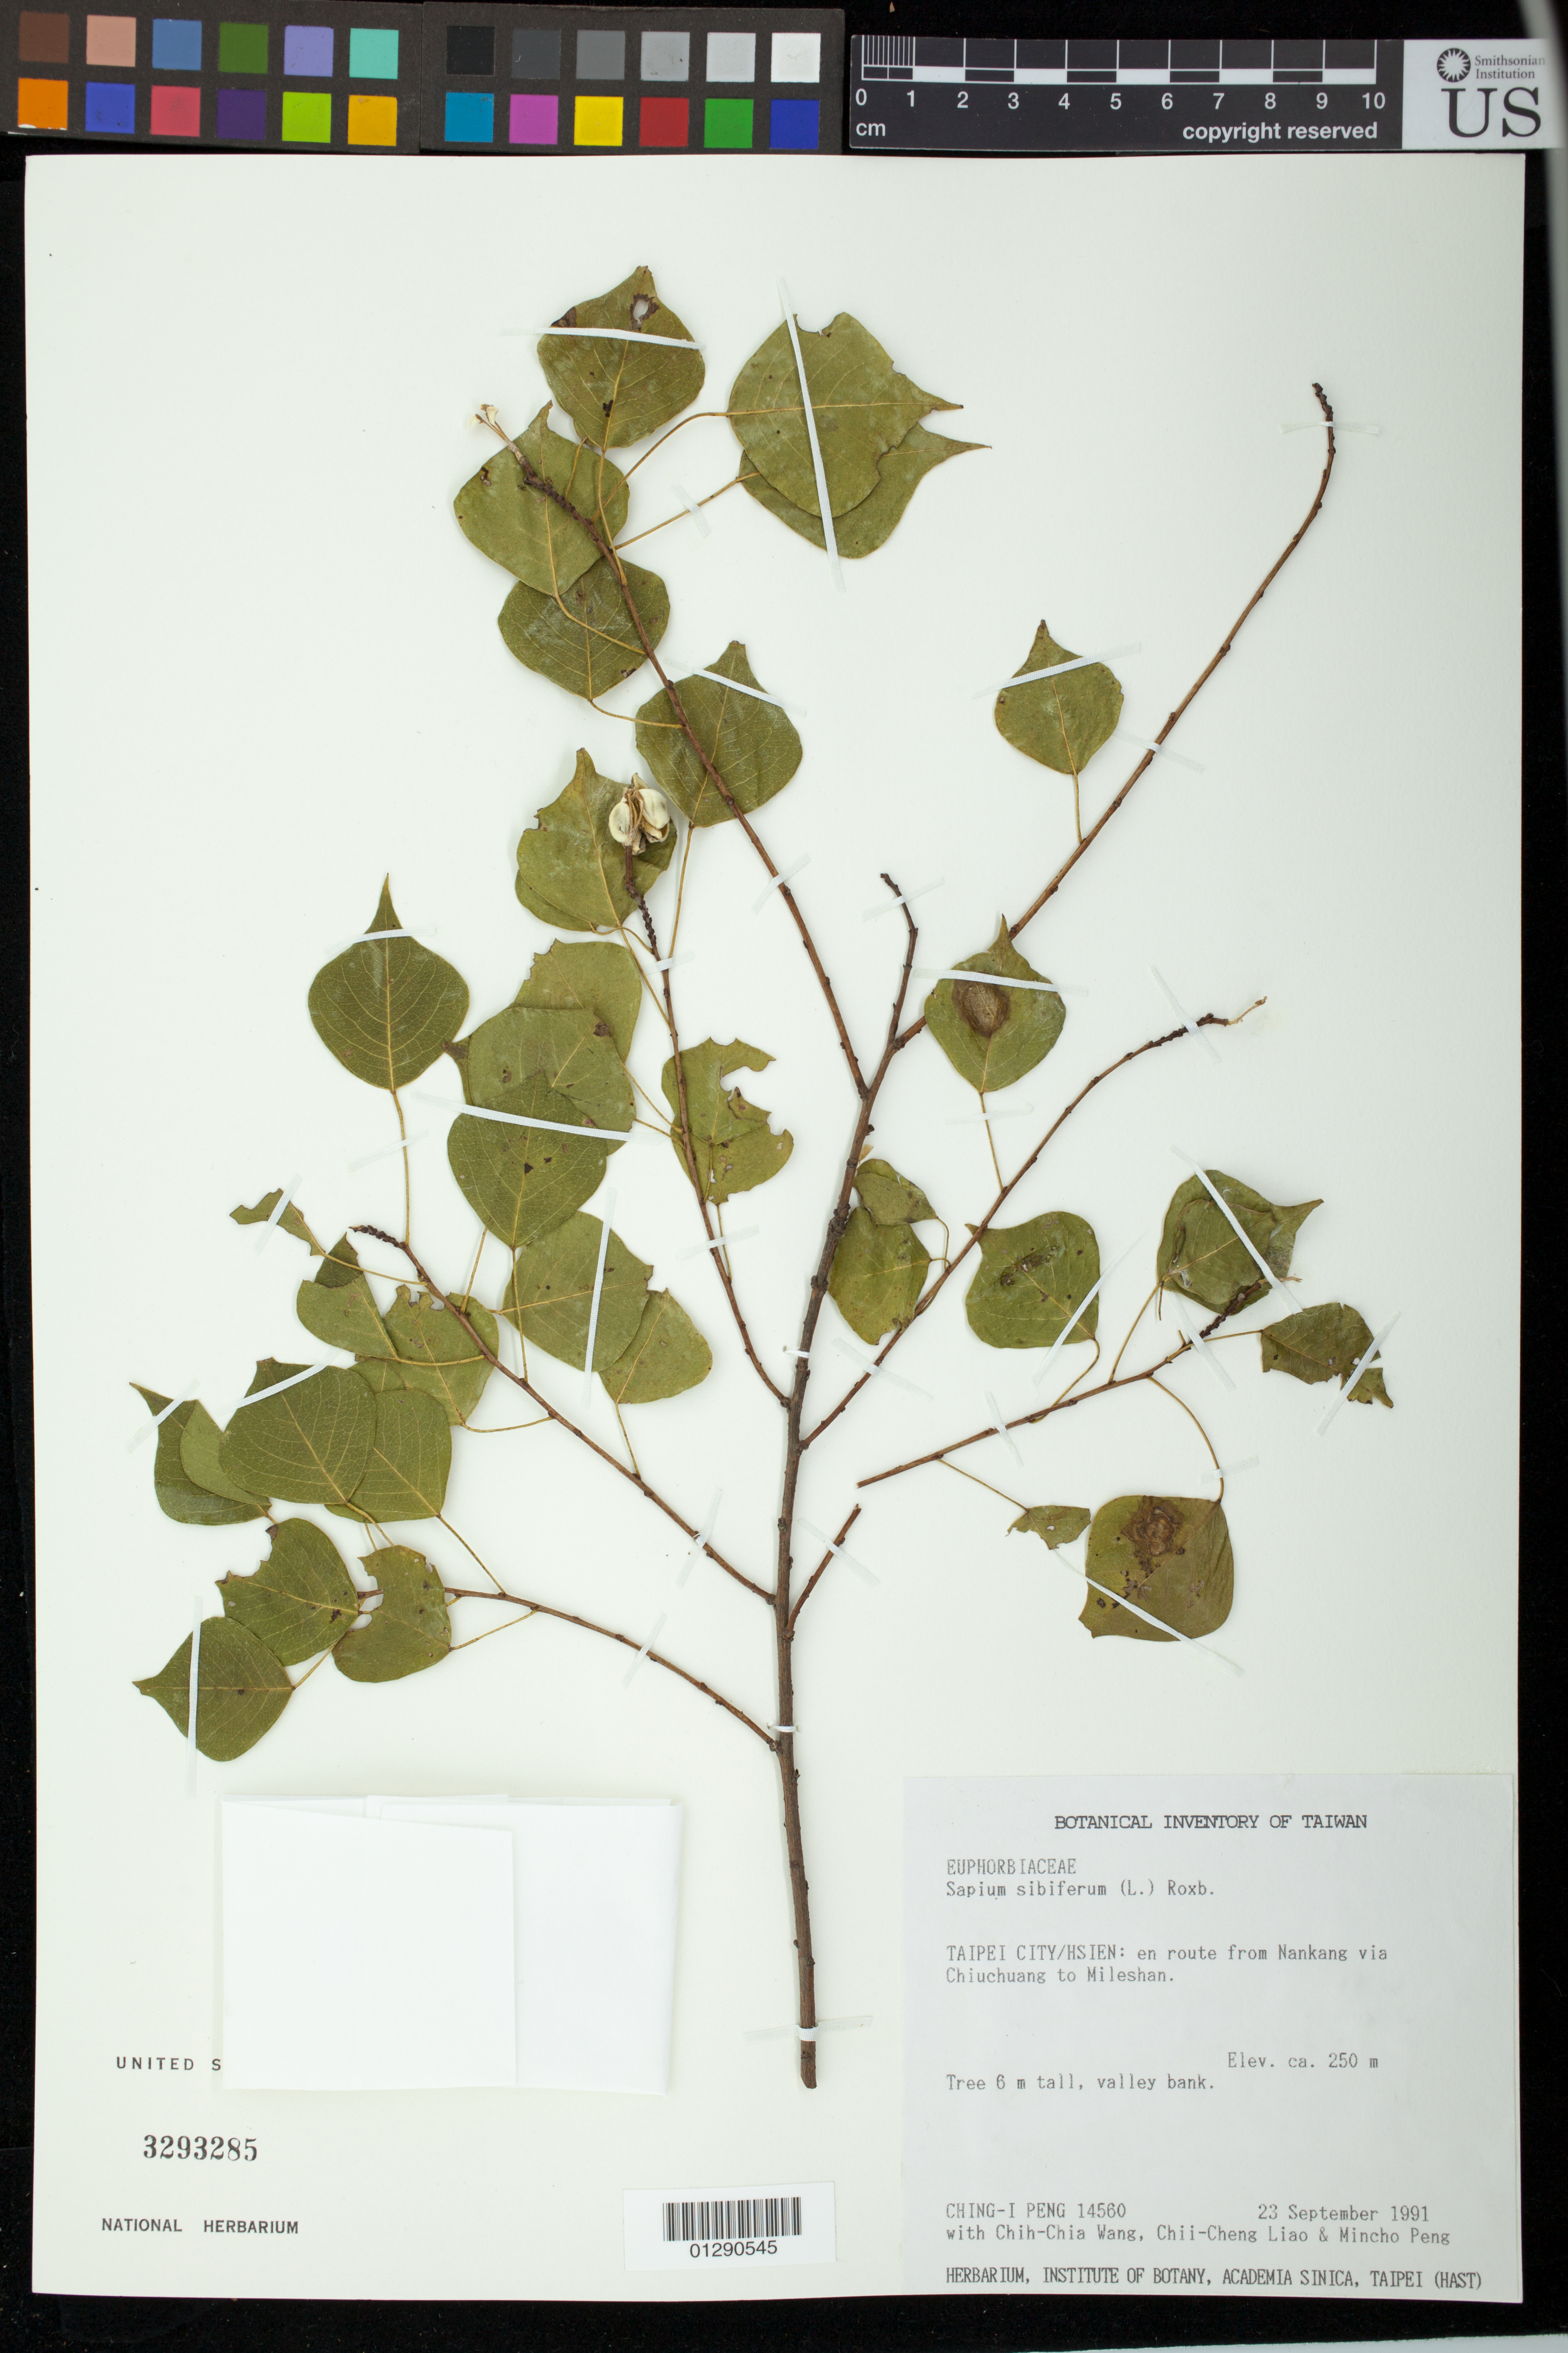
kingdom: Plantae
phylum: Tracheophyta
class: Magnoliopsida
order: Malpighiales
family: Euphorbiaceae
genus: Sapium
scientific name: Sapium sebiferum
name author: (L.) Roxb.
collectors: C.-I Peng, C. C. Wang, C. Liao & M. Peng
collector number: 14560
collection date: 1991-09-23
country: Taiwan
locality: Taipei City/Hsien: en route from Nanking via Chiuchuang [Jiuzhuang] to Mileshan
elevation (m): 250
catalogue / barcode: US 3293285